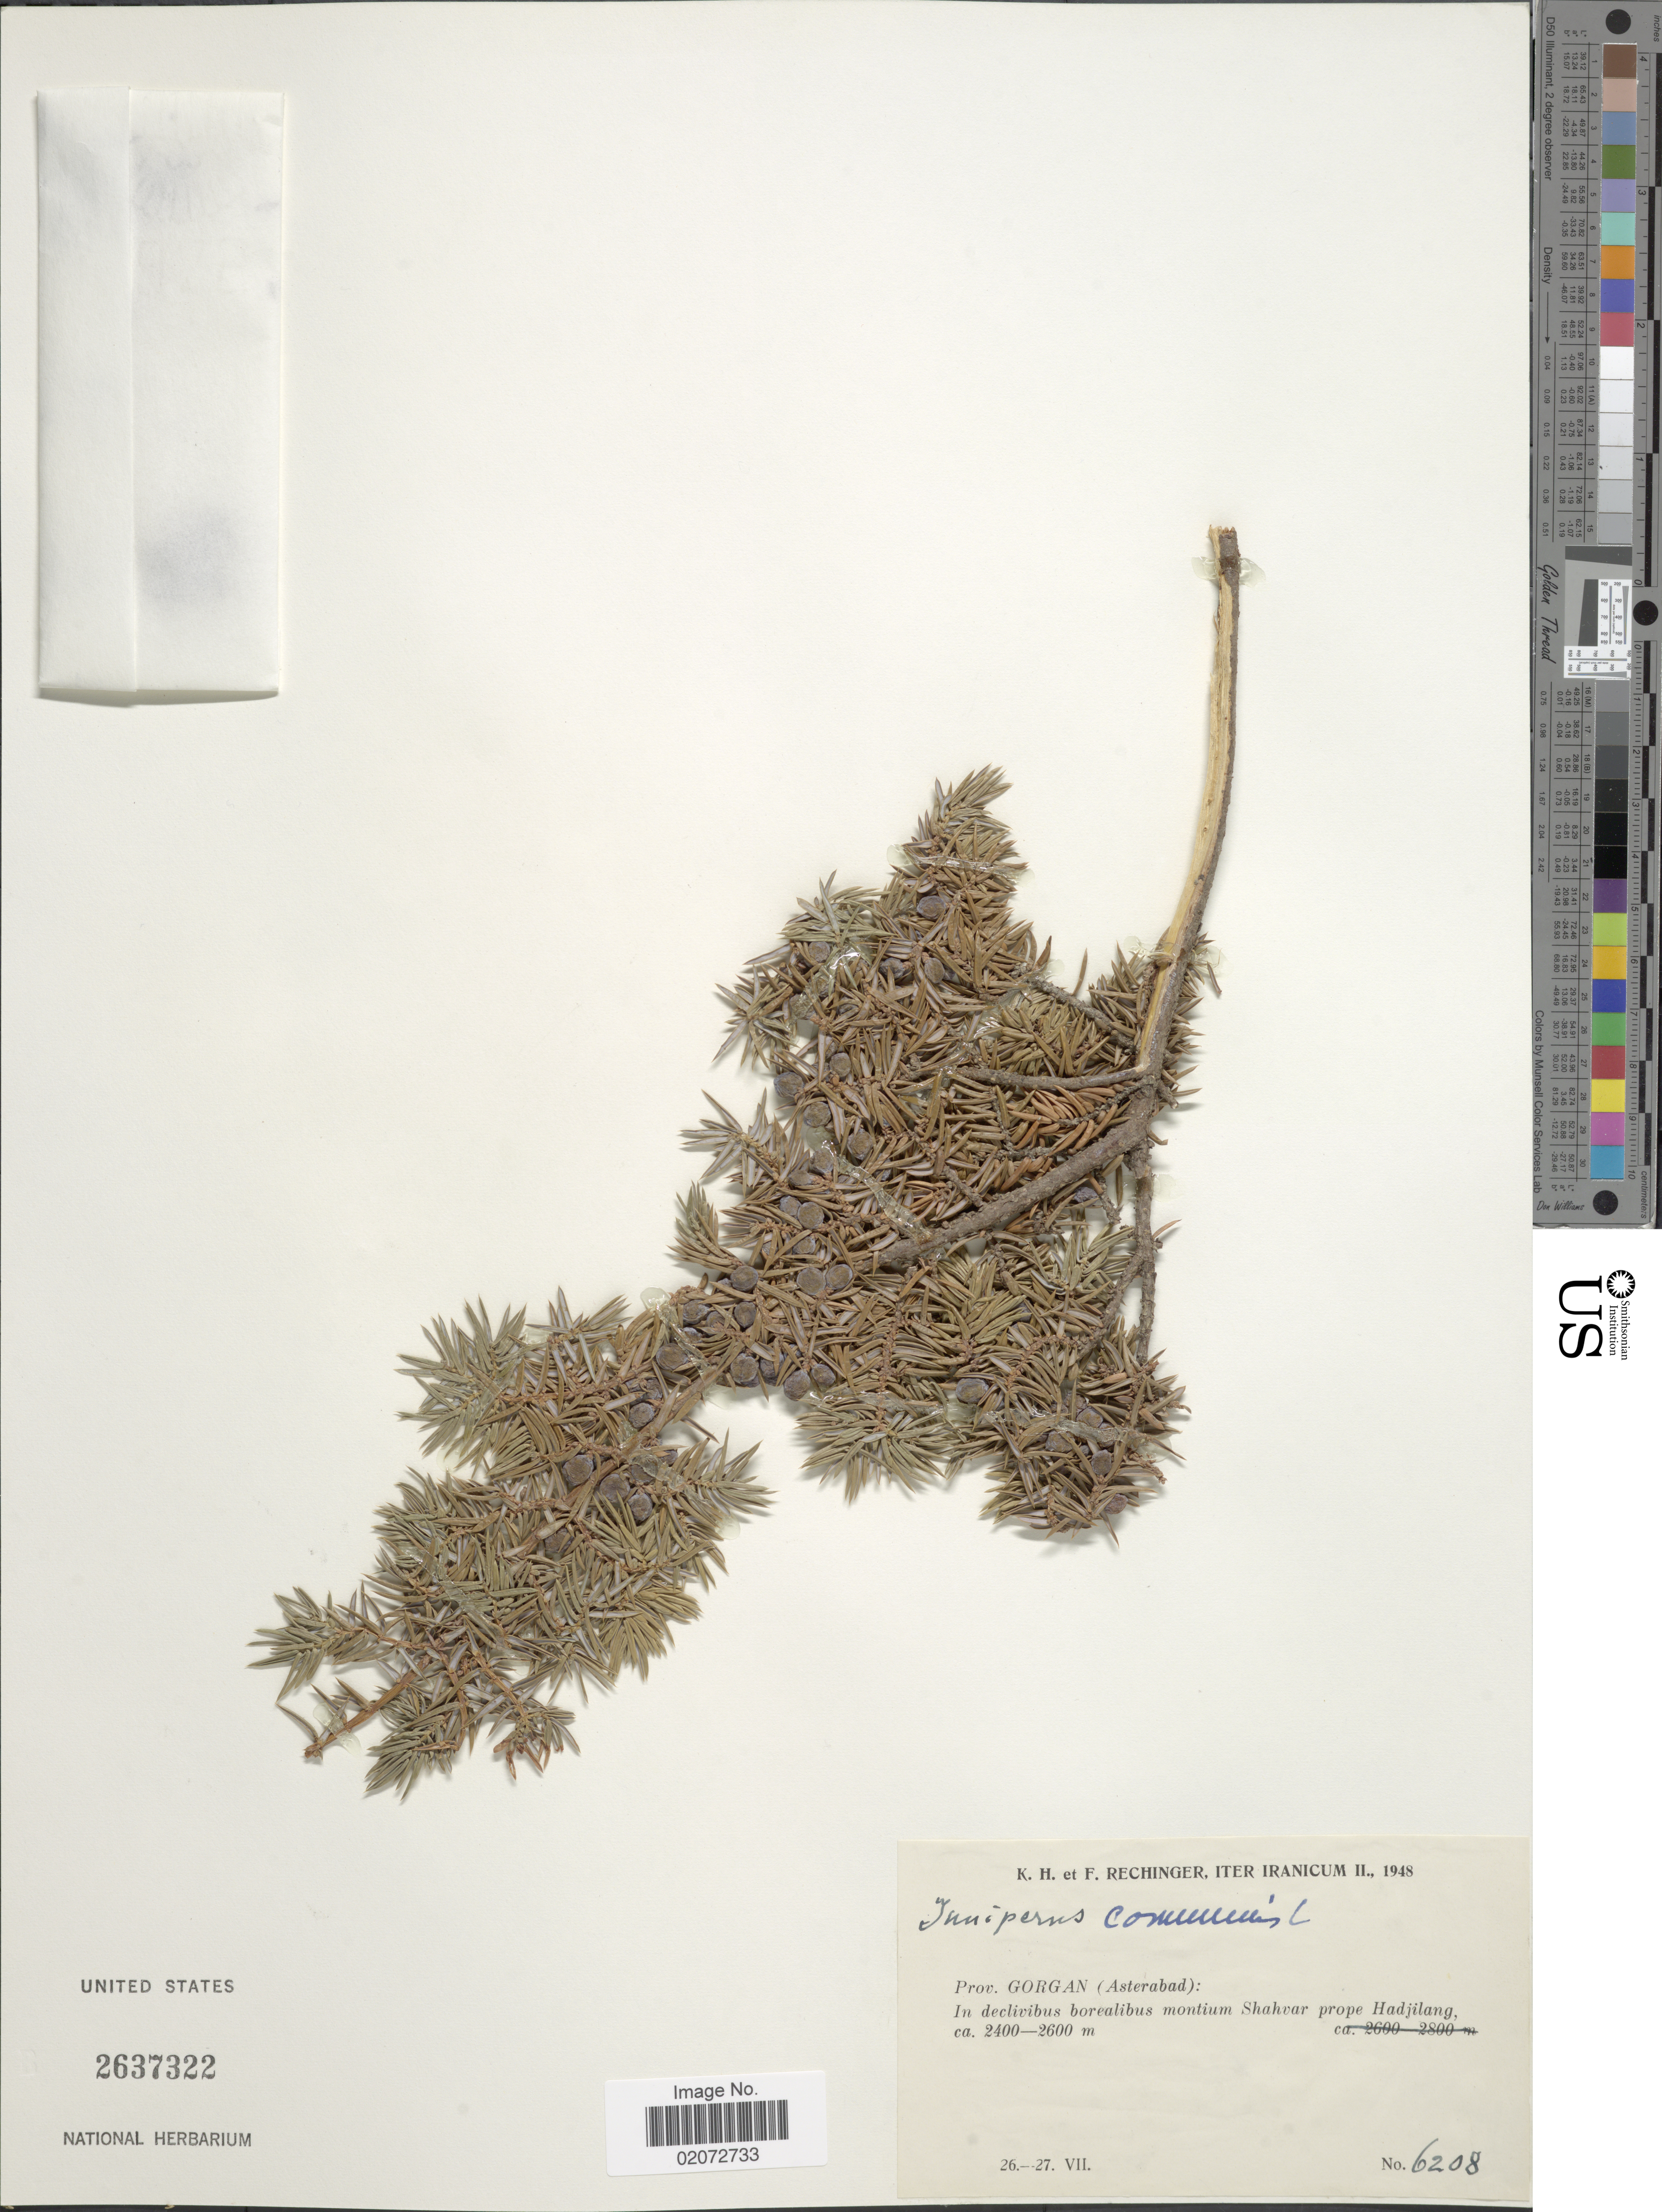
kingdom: Plantae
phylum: Tracheophyta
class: Pinopsida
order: Pinales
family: Cupressaceae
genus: Juniperus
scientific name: Juniperus communis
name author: L.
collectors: K. H. Rechinger & F. Rechinger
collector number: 6208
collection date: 1948-07-26/1948-07-27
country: Iran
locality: Prov. Gorgan (Asterabad): in declivibus borealibus montium Shahvar prope Hadjilang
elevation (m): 2400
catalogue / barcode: US 2637322